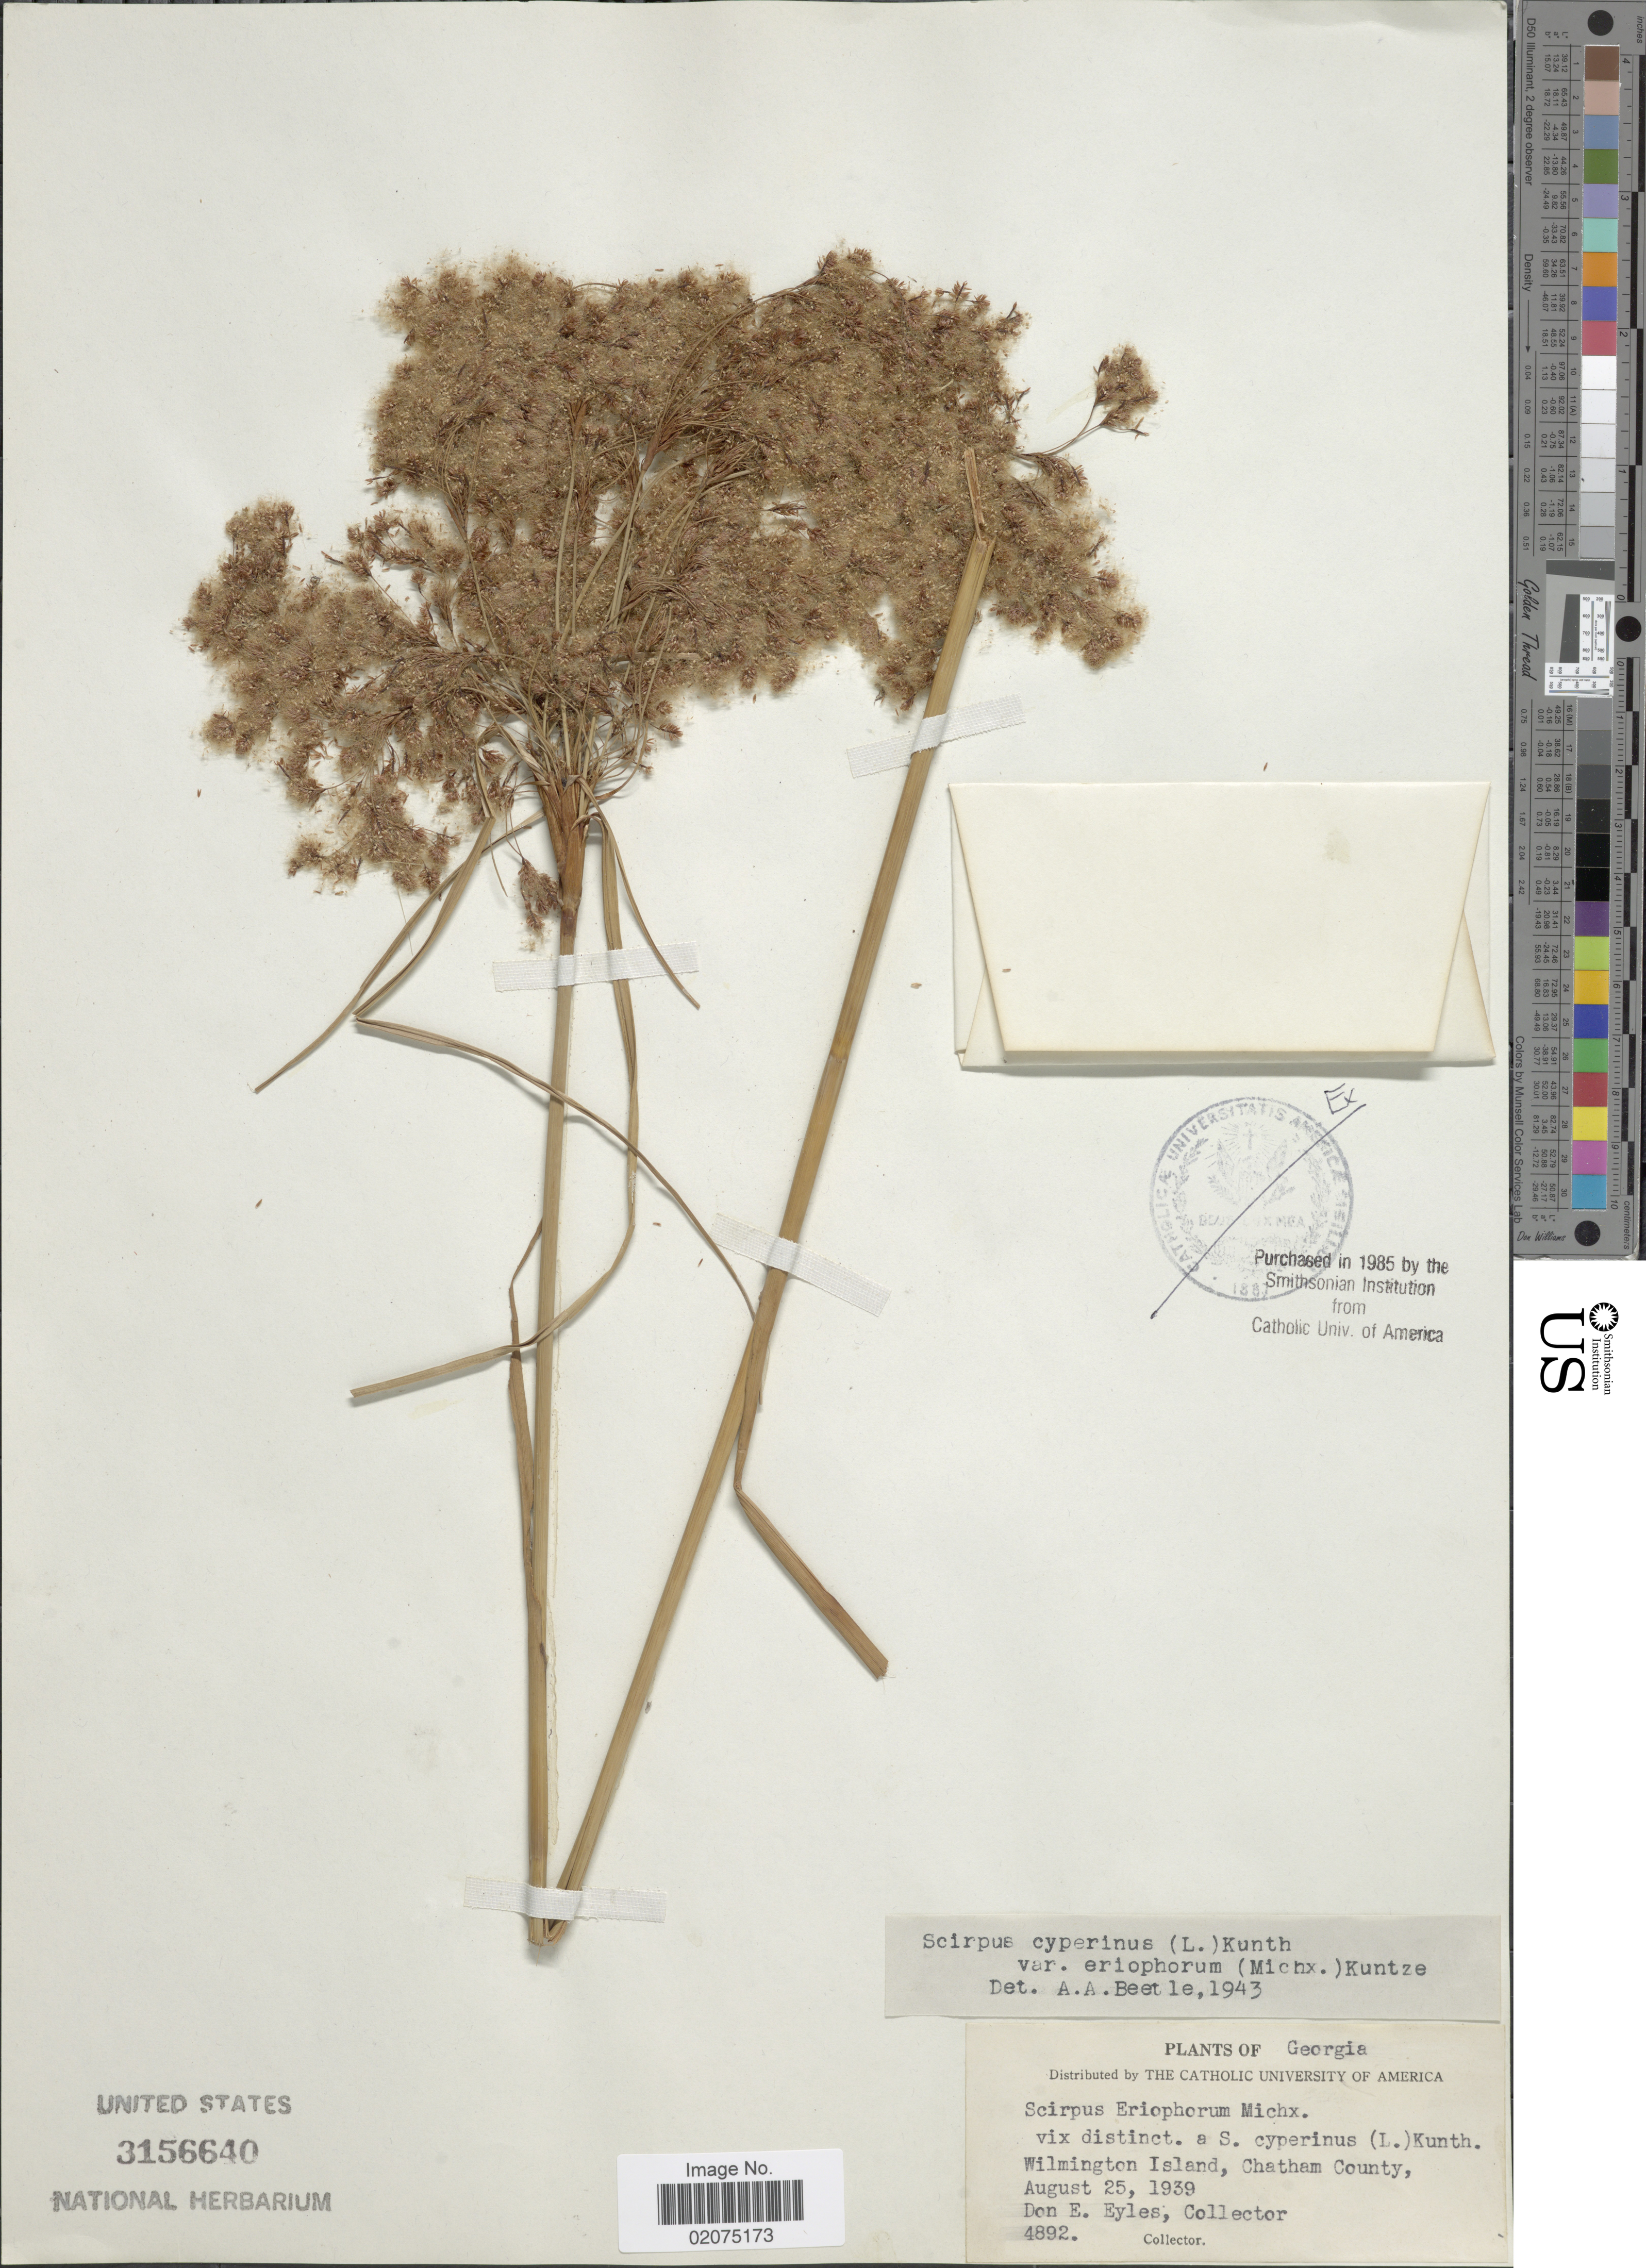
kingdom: Plantae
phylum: Tracheophyta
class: Liliopsida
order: Poales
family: Cyperaceae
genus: Scirpus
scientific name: Scirpus cyperinus (L.) Kunth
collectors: D. Eyles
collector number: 4892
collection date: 1939-08-25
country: United States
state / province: Georgia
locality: Wilmington Island, Chatham County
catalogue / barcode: US 3156640